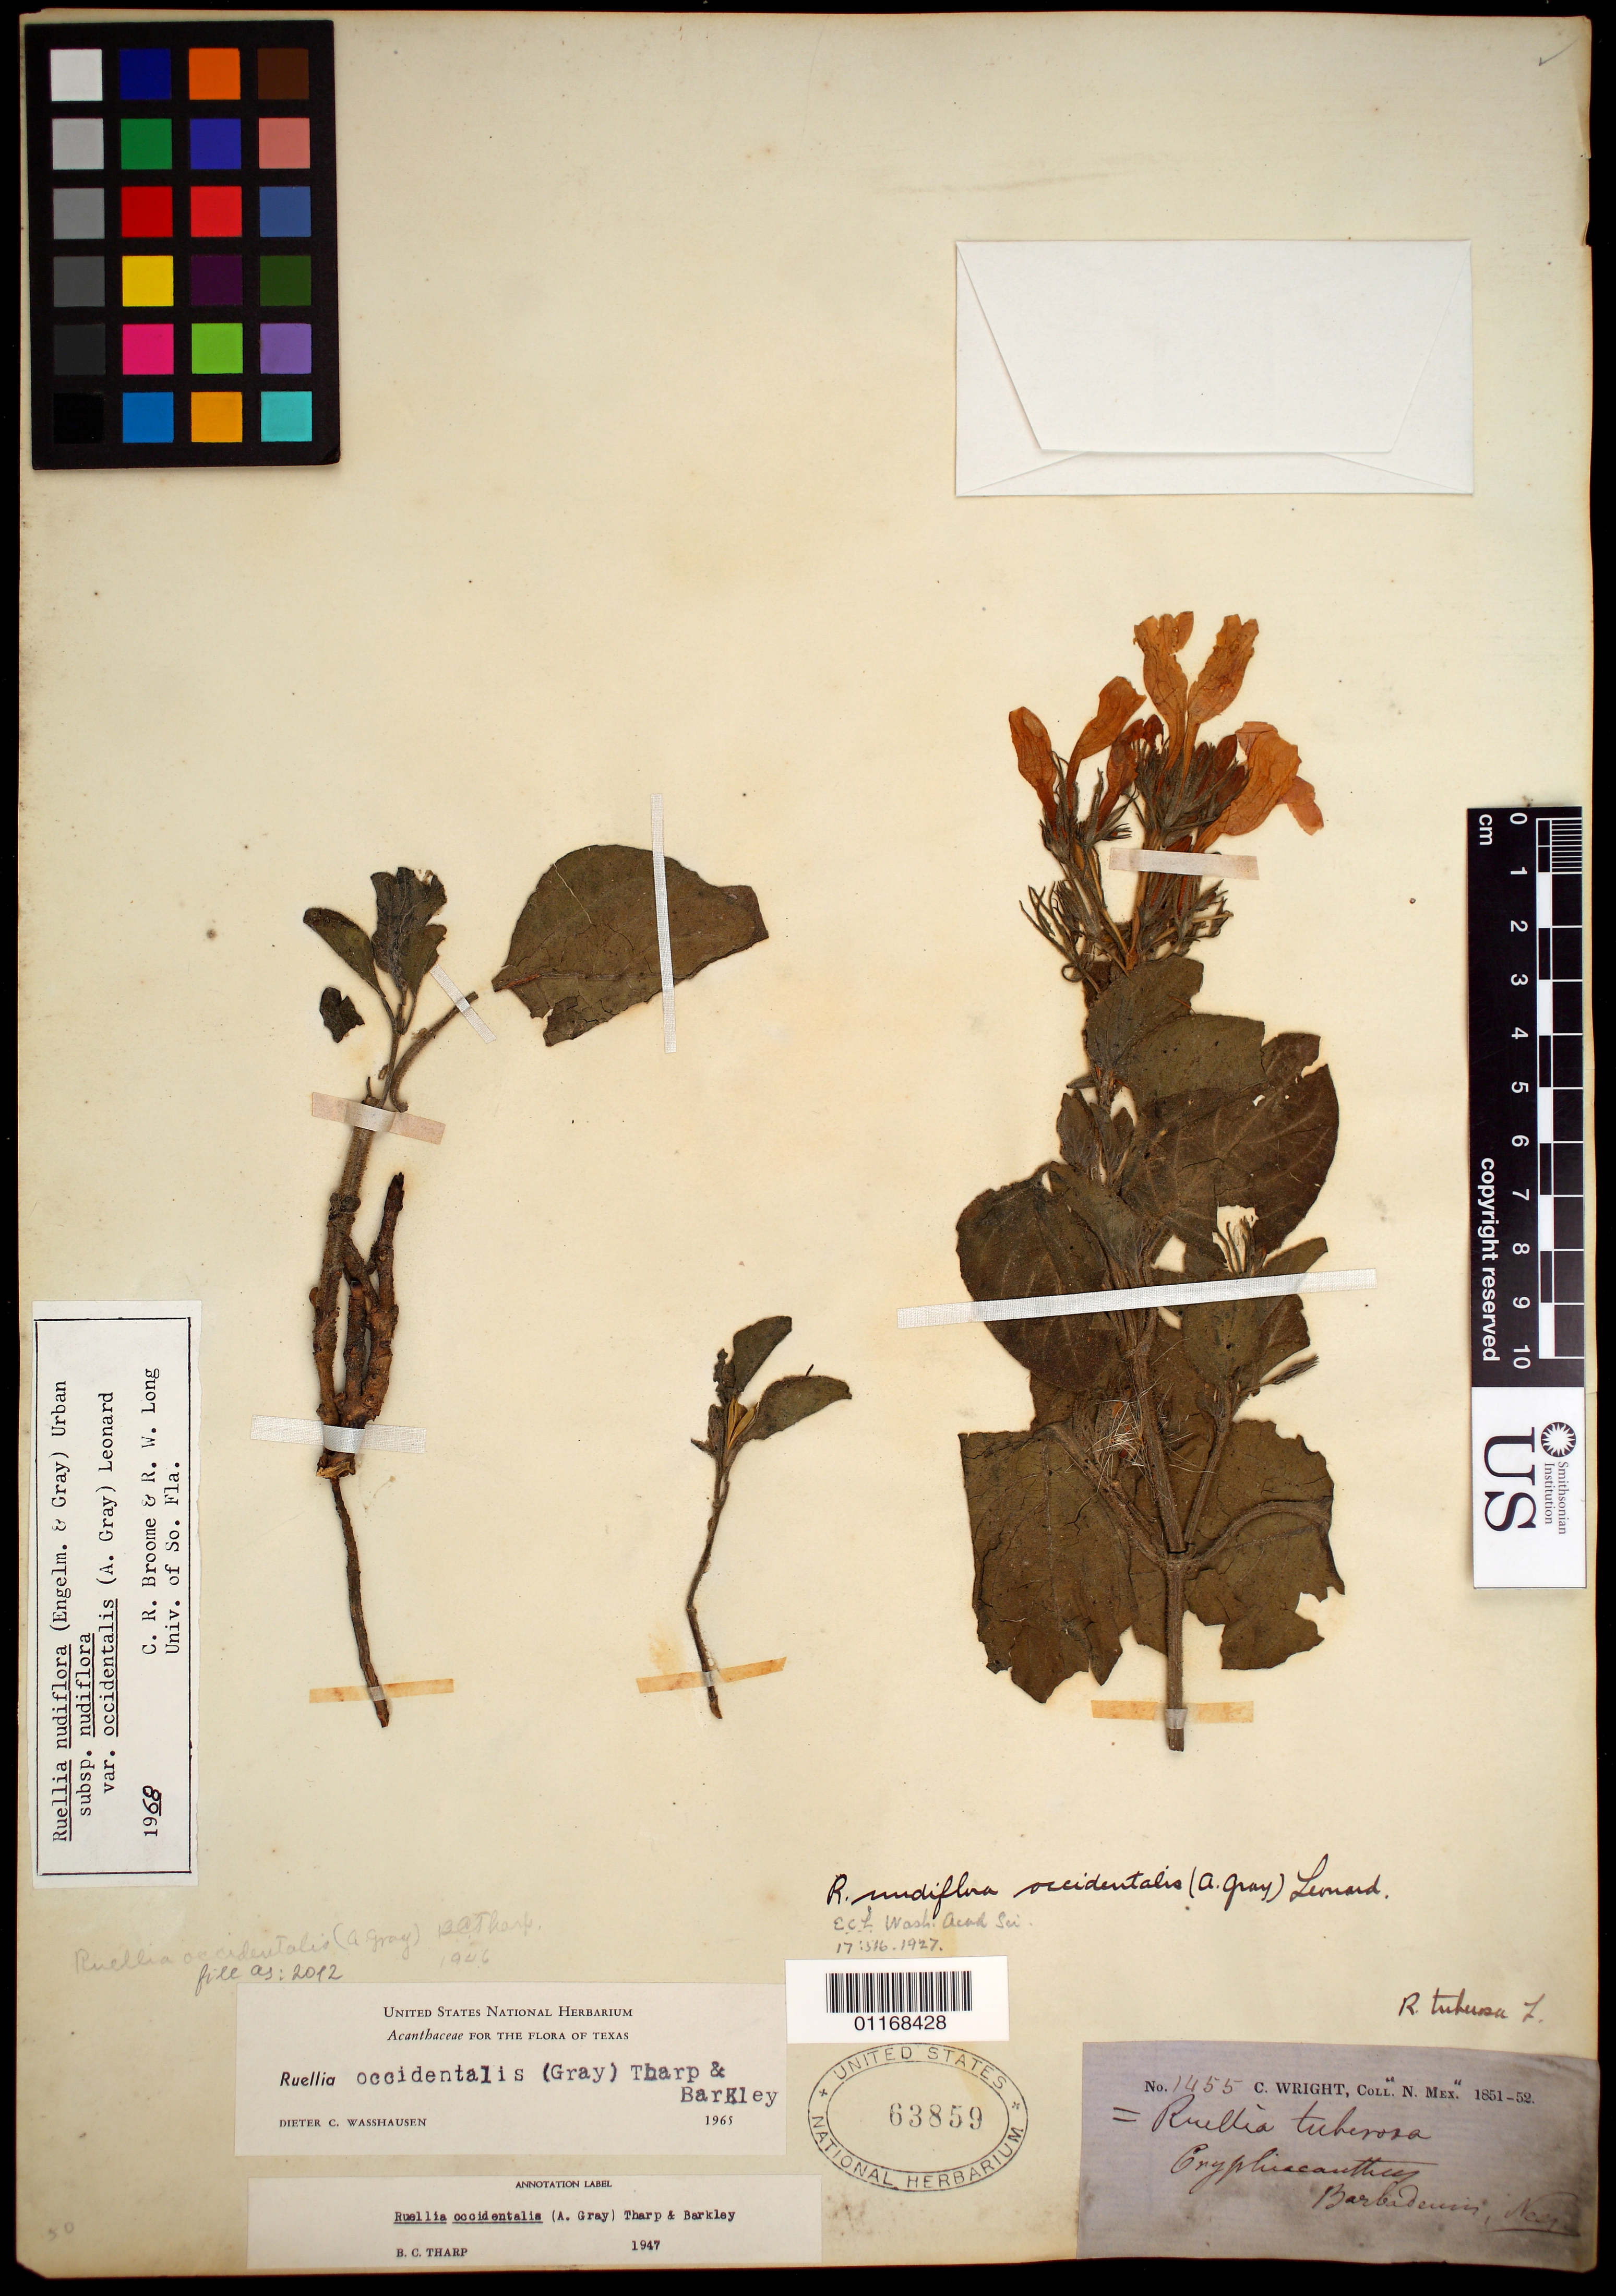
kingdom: Plantae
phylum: Tracheophyta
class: Magnoliopsida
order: Lamiales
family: Acanthaceae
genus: Ruellia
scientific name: Ruellia occidentalis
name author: (A. Gray) Tharp & F.A. Barkley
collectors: C. Wright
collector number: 1455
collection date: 1851/1852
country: United States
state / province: New Mexico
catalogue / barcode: US 63859